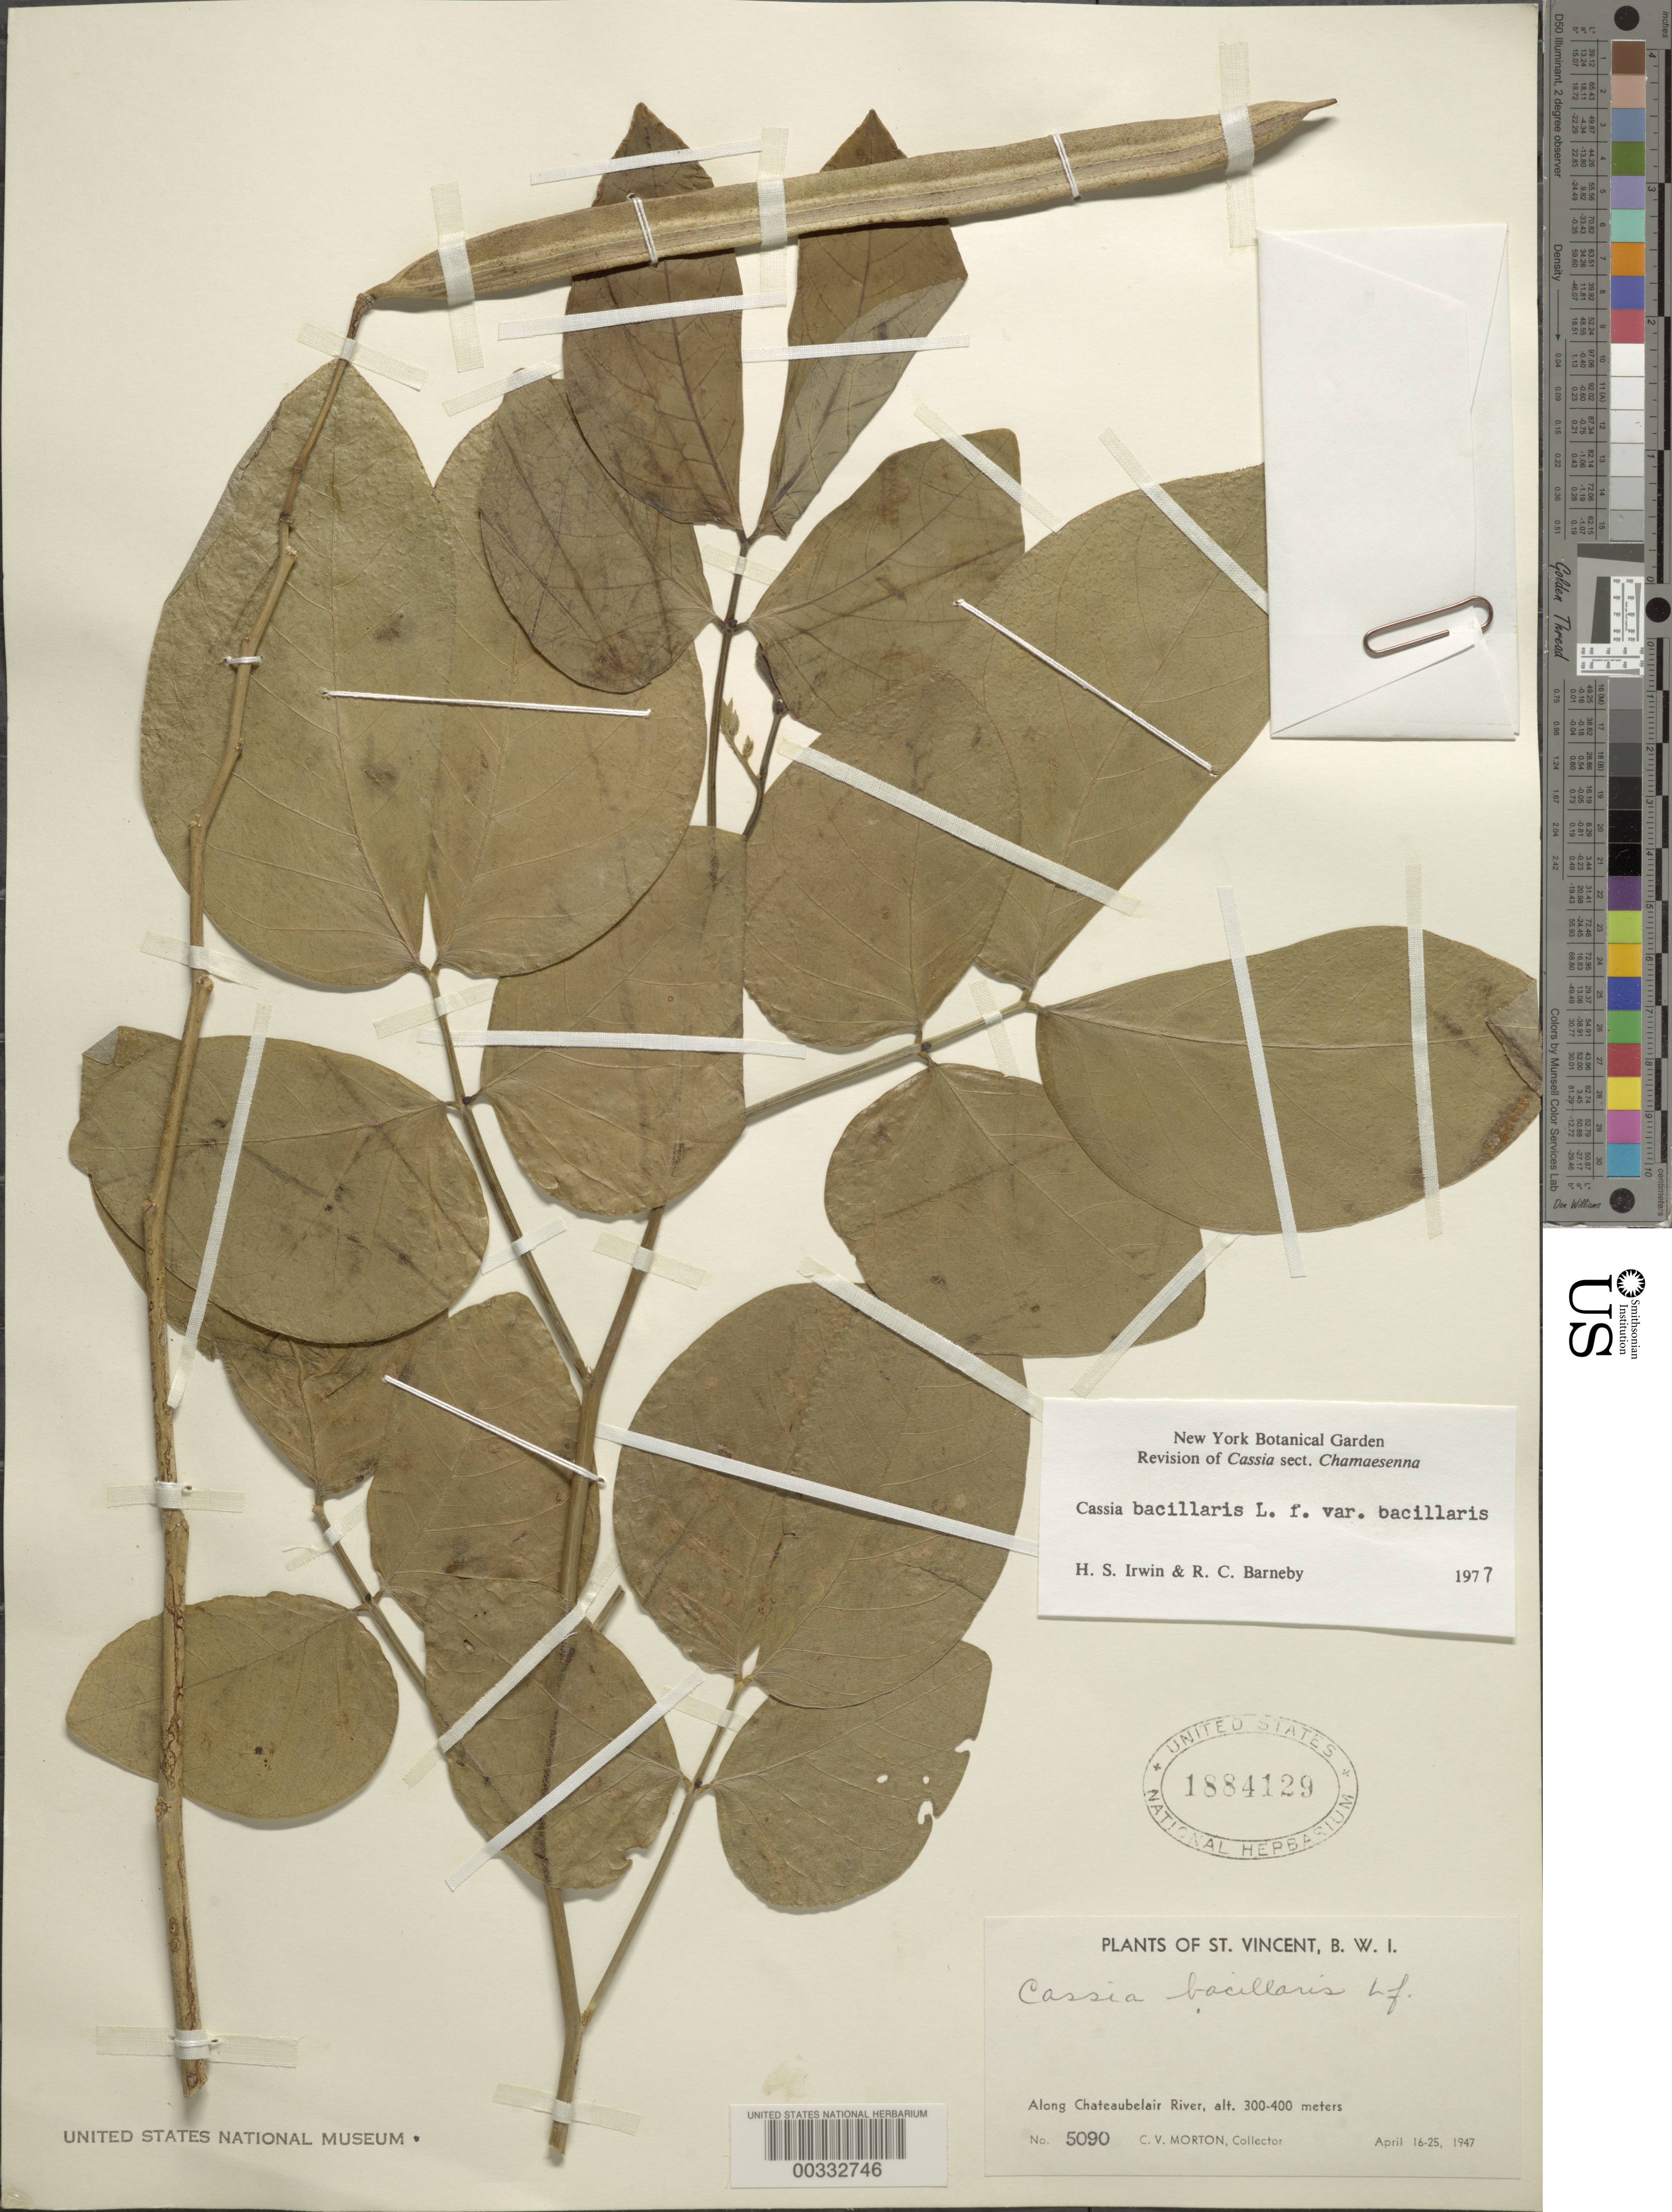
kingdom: Plantae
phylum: Tracheophyta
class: Magnoliopsida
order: Fabales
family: Fabaceae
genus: Senna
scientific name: Senna bacillaris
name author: (L. f.) H.S. Irwin & Barneby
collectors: C. V. Morton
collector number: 5090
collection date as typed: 16 Apr 1947 to 25 Apr 1947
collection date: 1947-04-16/1947-04-25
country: St. Vincent - Grenadines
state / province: Saint David (?)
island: St. Vincent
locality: Along chateaubelair river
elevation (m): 300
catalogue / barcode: US 1884129